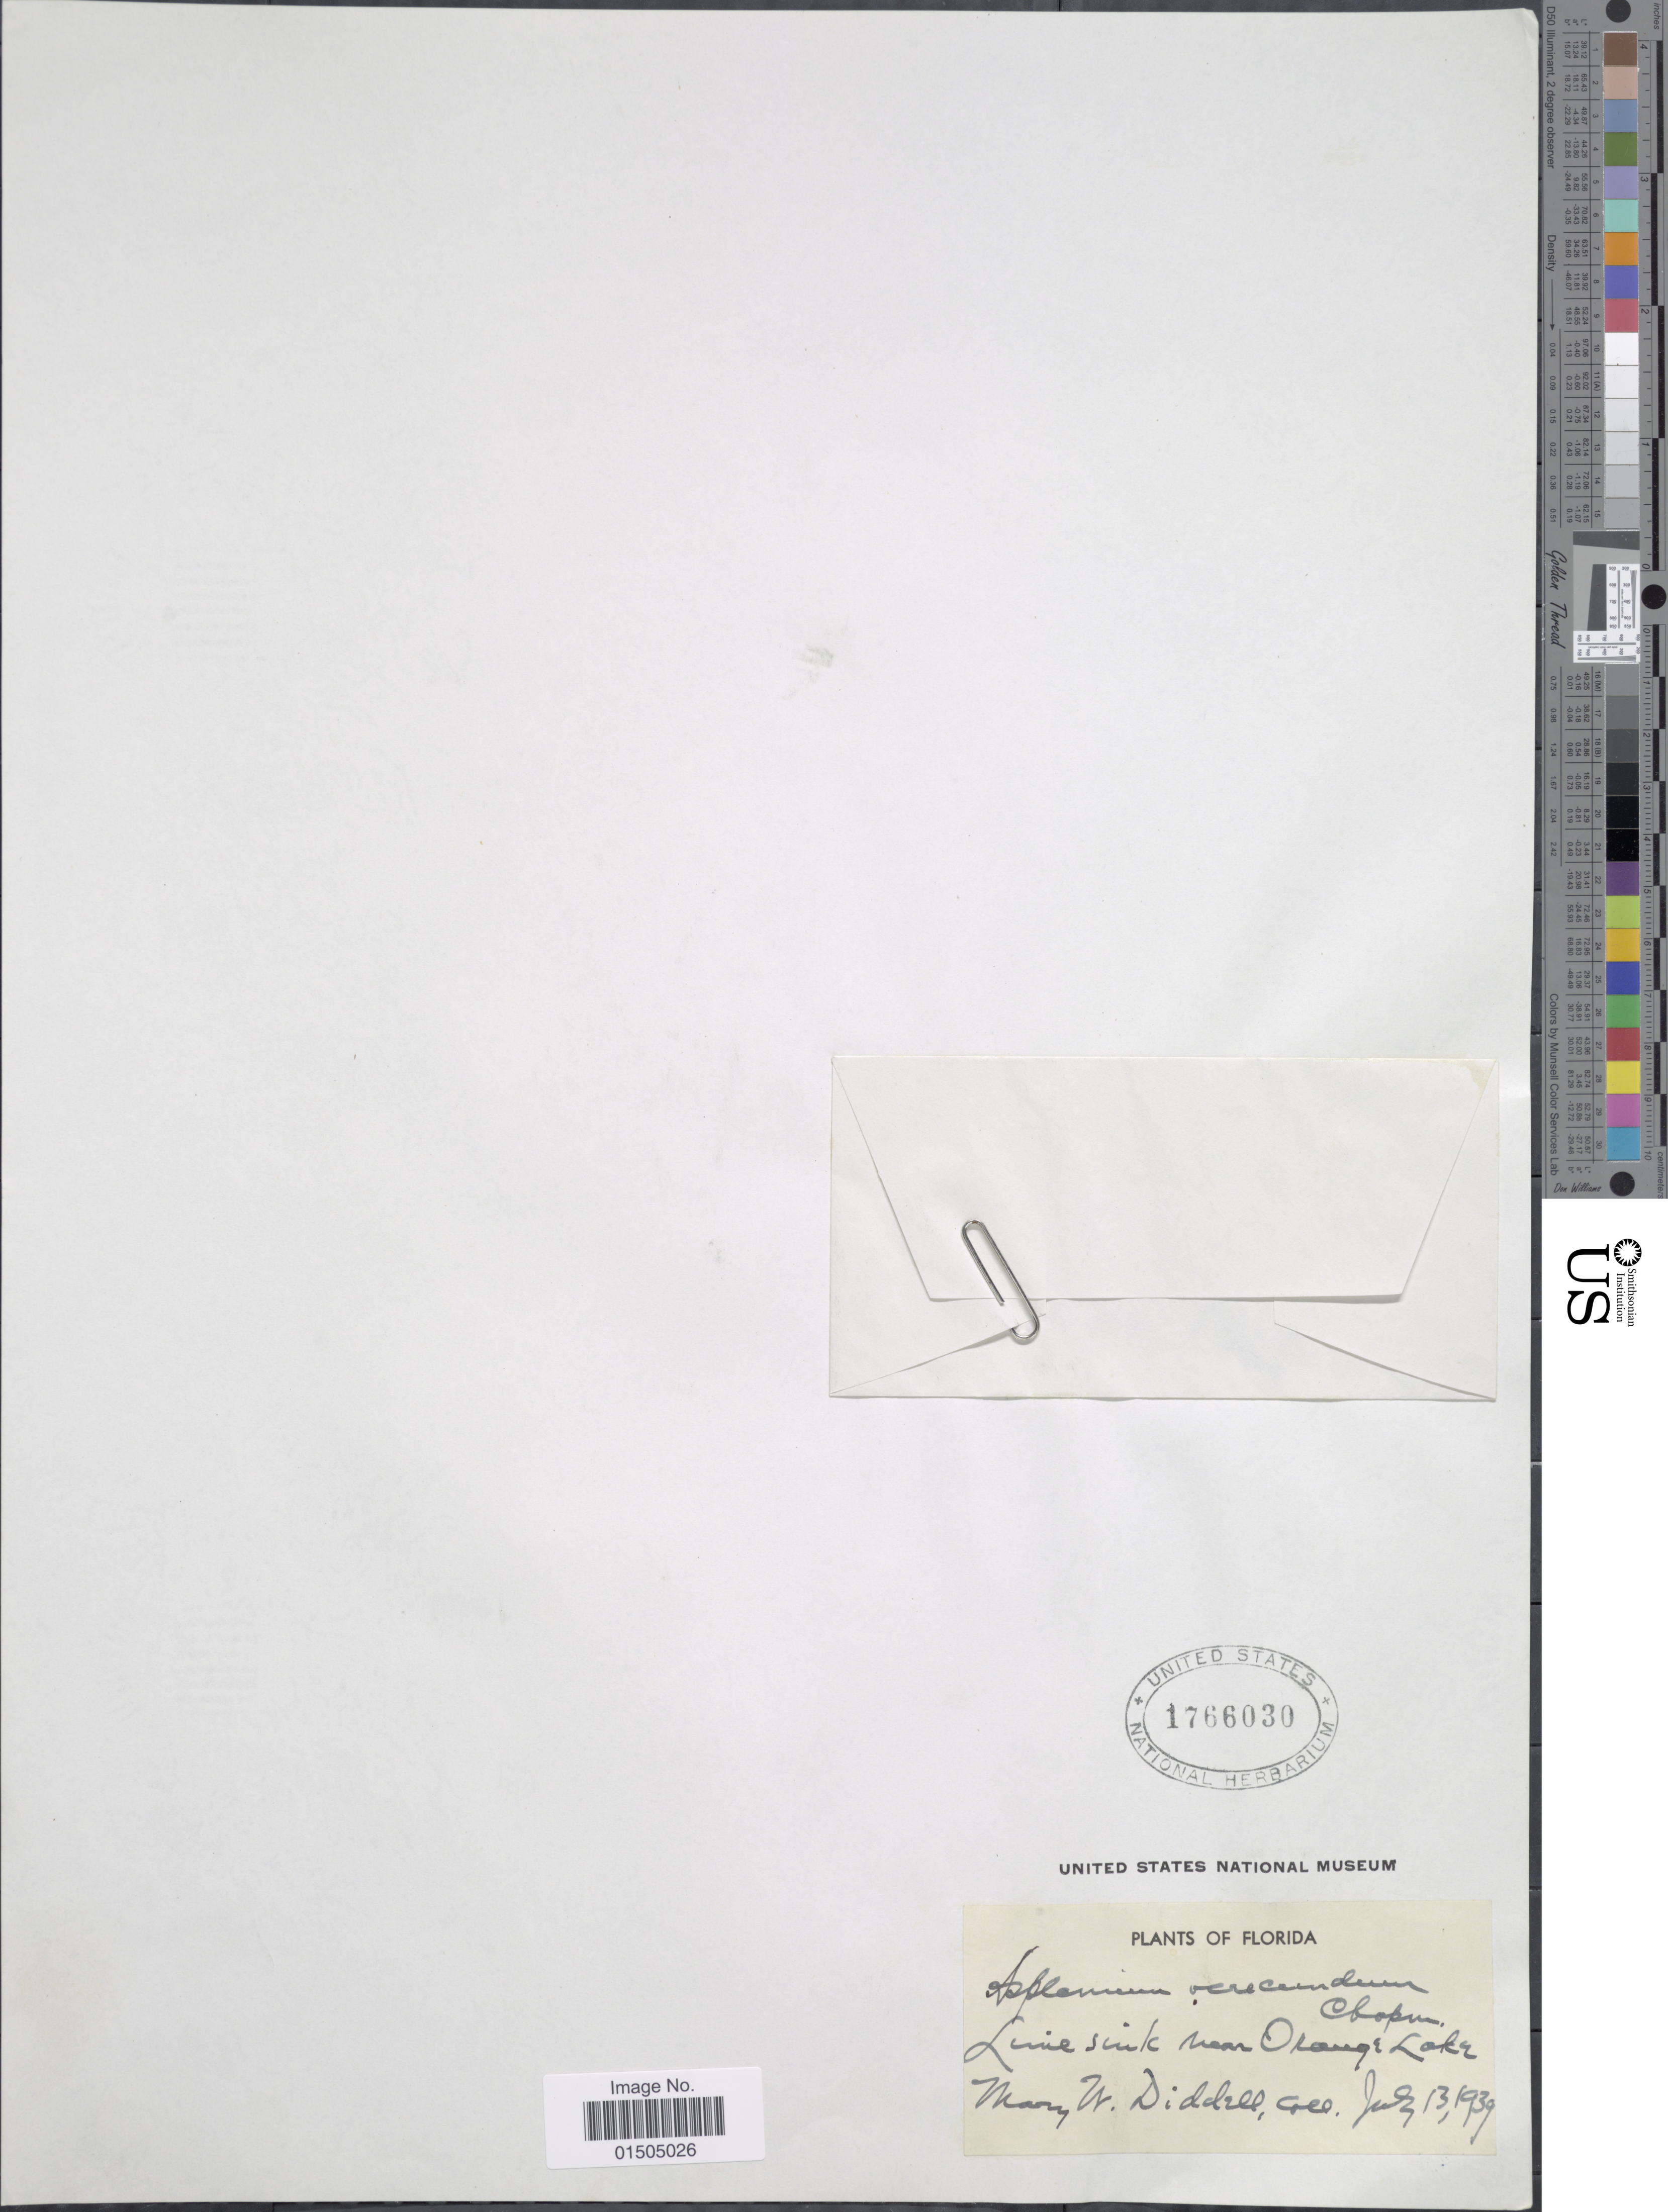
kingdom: Plantae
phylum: Tracheophyta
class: Polypodiopsida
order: Polypodiales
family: Aspleniaceae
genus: Asplenium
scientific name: Asplenium verecundum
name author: Chapm.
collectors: M. Diddell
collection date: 1939-07-13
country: United States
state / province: Florida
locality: Lime sink near Orange Lake.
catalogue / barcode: US 1766030